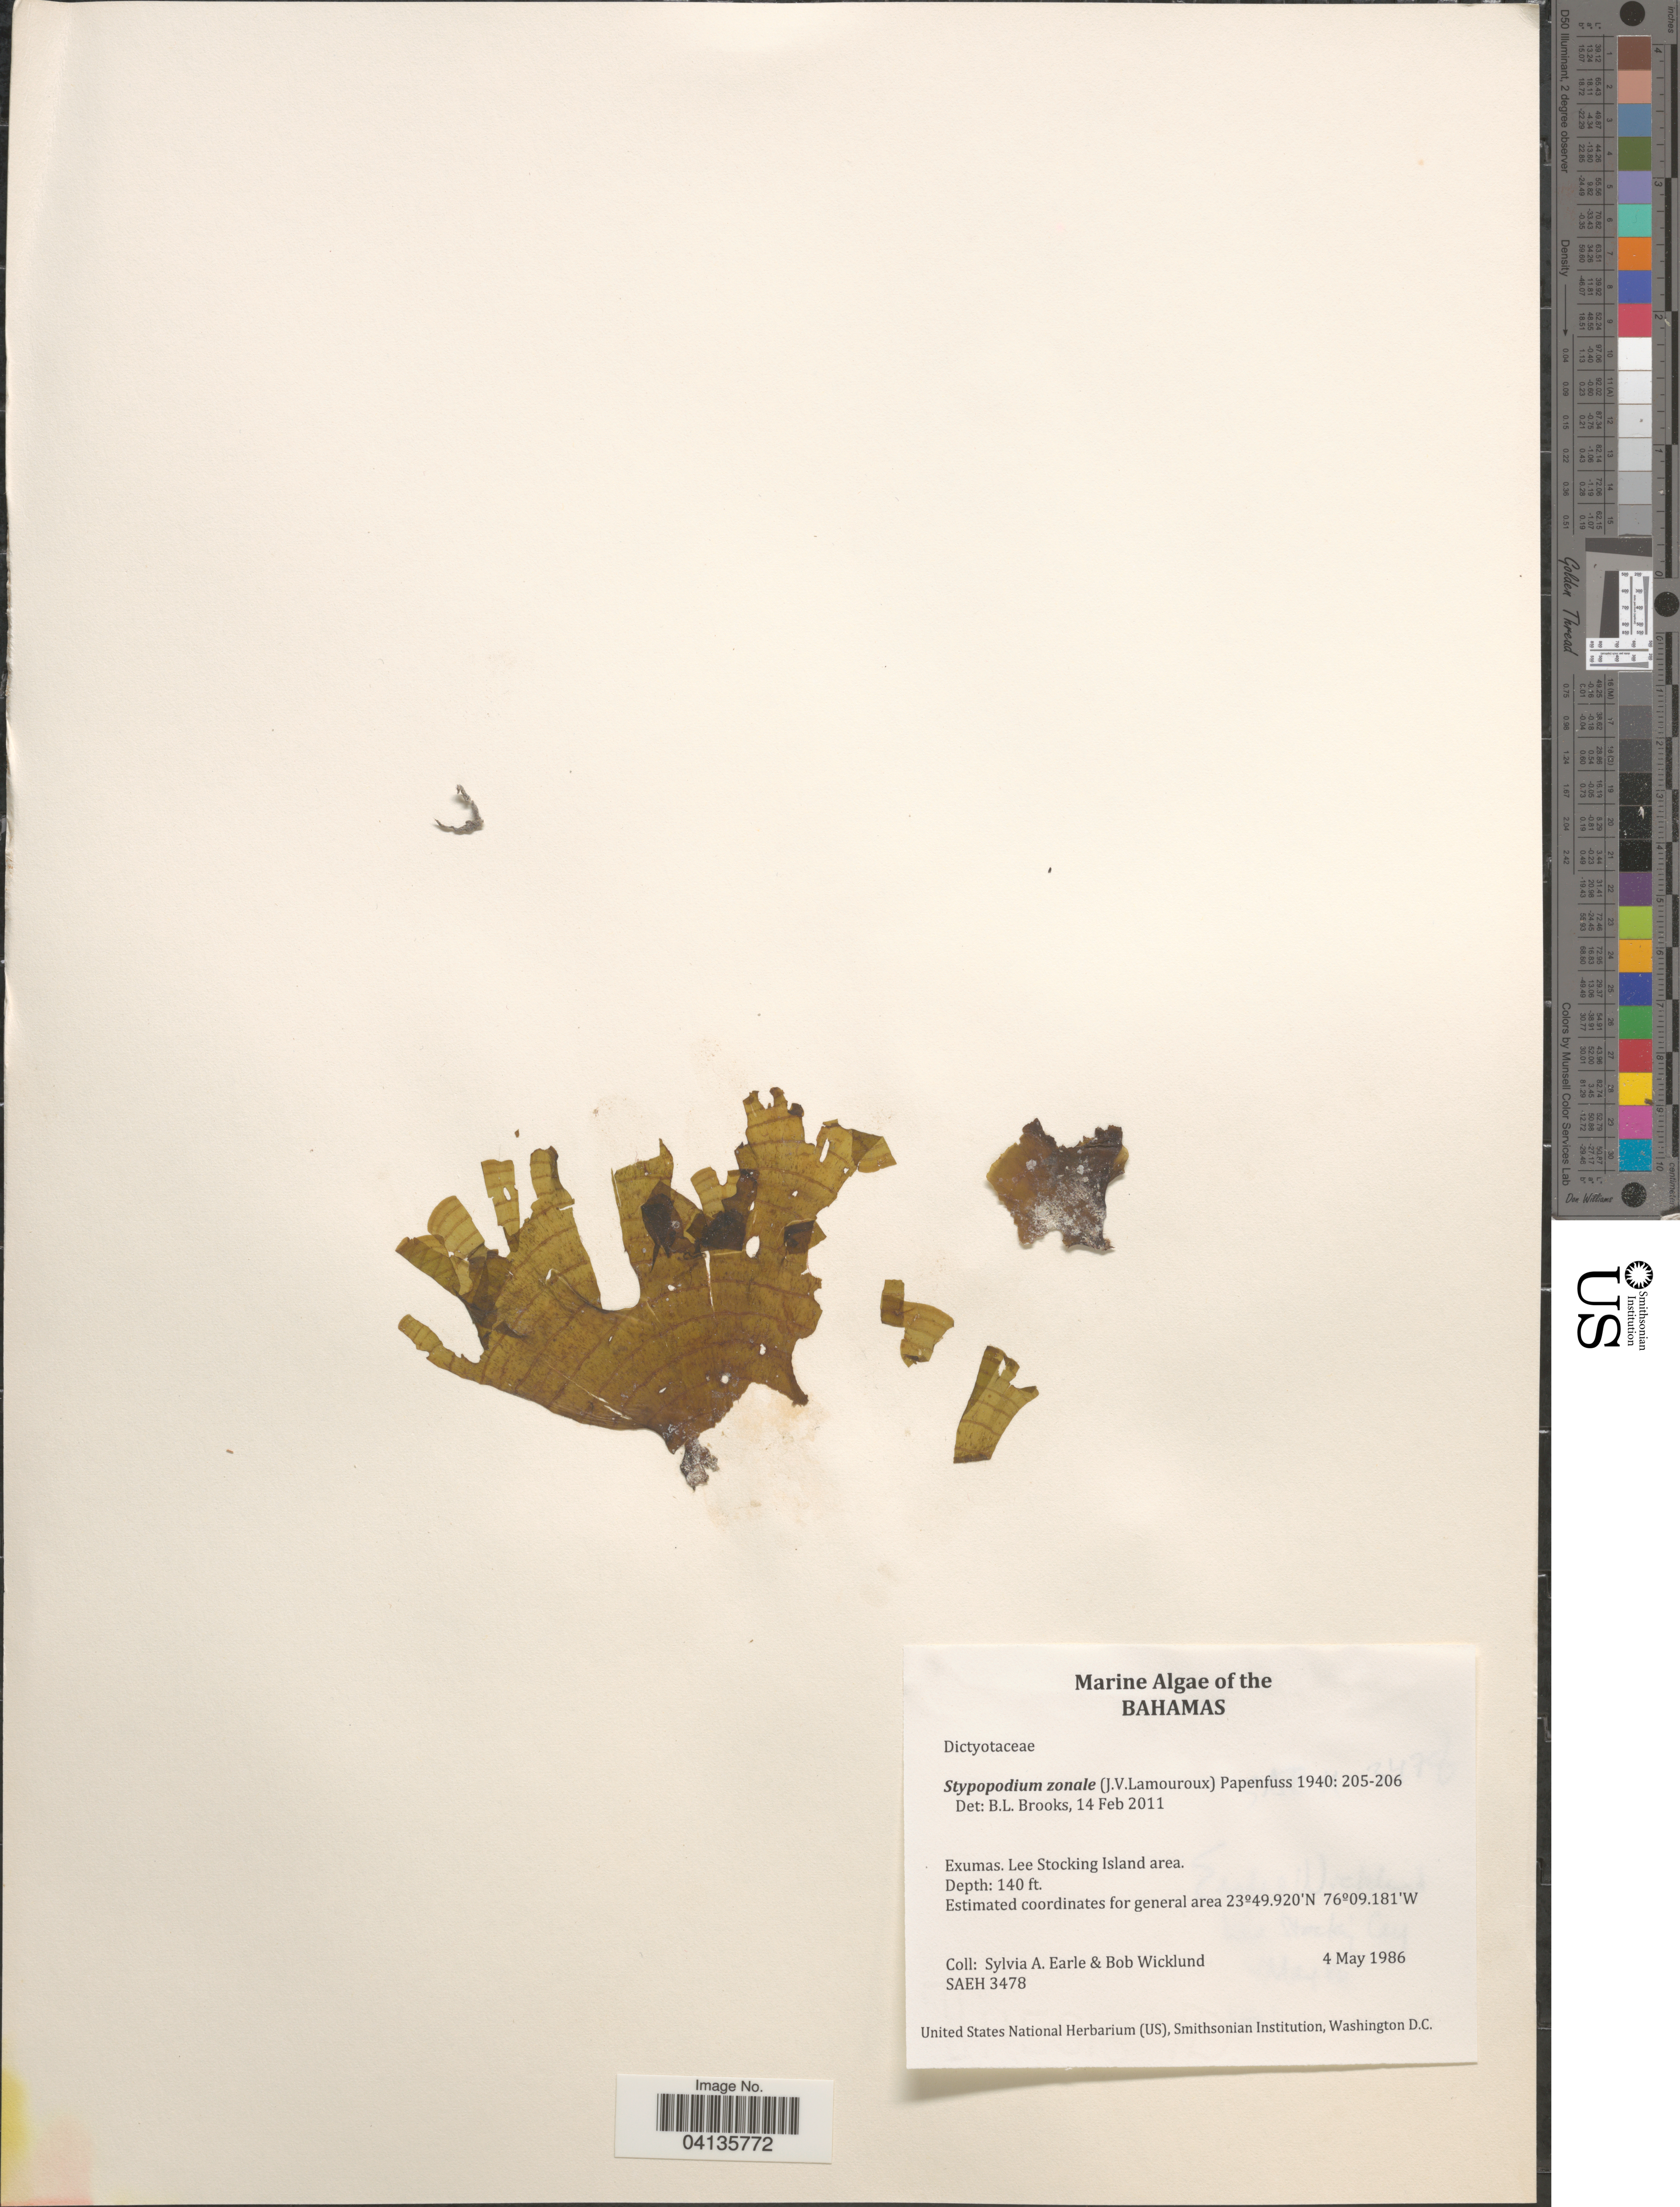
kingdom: Chromista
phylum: Ochrophyta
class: Phaeophyceae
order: Dictyotales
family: Dictyotaceae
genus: Stypopodium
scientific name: Stypopodium zonale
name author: (J.V.Lamouroux) Papenf.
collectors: S. A. Earle & B. Wicklund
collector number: SAEH3478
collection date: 1986-05-04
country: Bahamas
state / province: Exuma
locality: Exumas. Lee Stocking Island area.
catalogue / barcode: US 238584